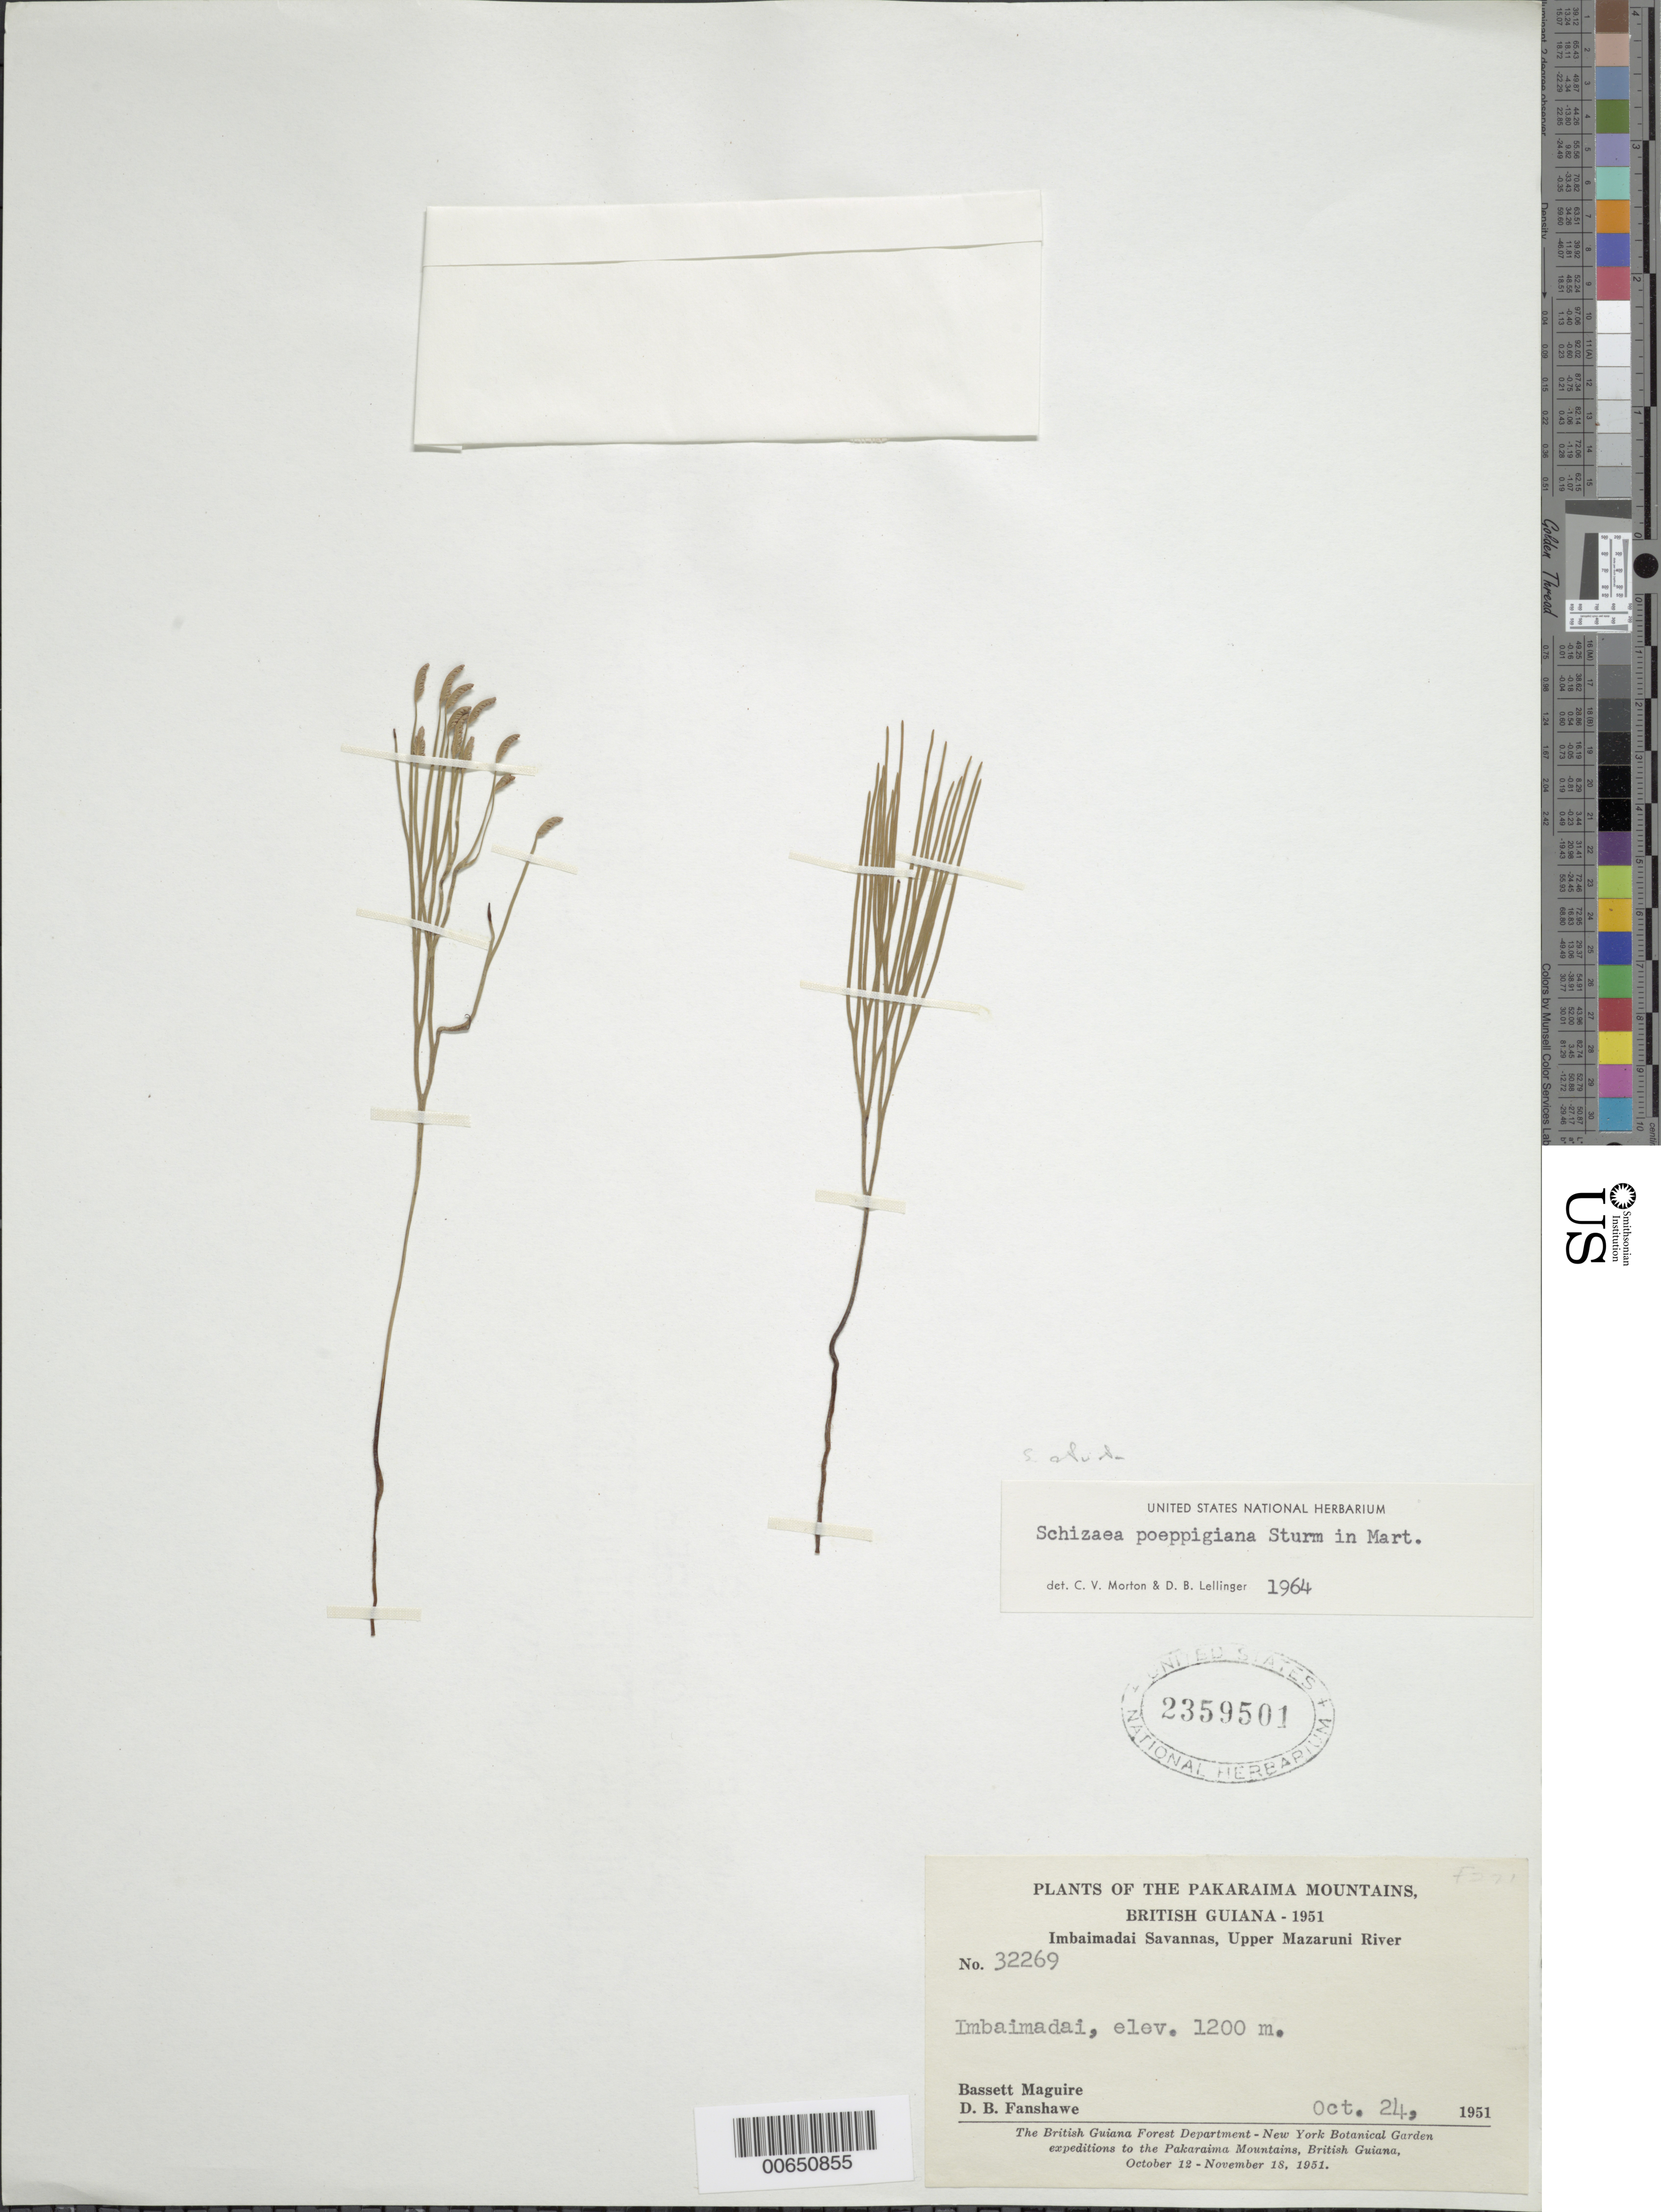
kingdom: Plantae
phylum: Tracheophyta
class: Polypodiopsida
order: Schizaeales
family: Schizaeaceae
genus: Schizaea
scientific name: Schizaea stricta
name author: Lellinger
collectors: B. Maguire & D. B. Fanshawe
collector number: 32269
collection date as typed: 24-Oct-51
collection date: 1951-10-24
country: Guyana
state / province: Cuyuni-Mazaruni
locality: Imbaimadai Savannas, Pakaraima Mts., Upper Mazaruni River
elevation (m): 1200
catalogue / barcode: US 2359501